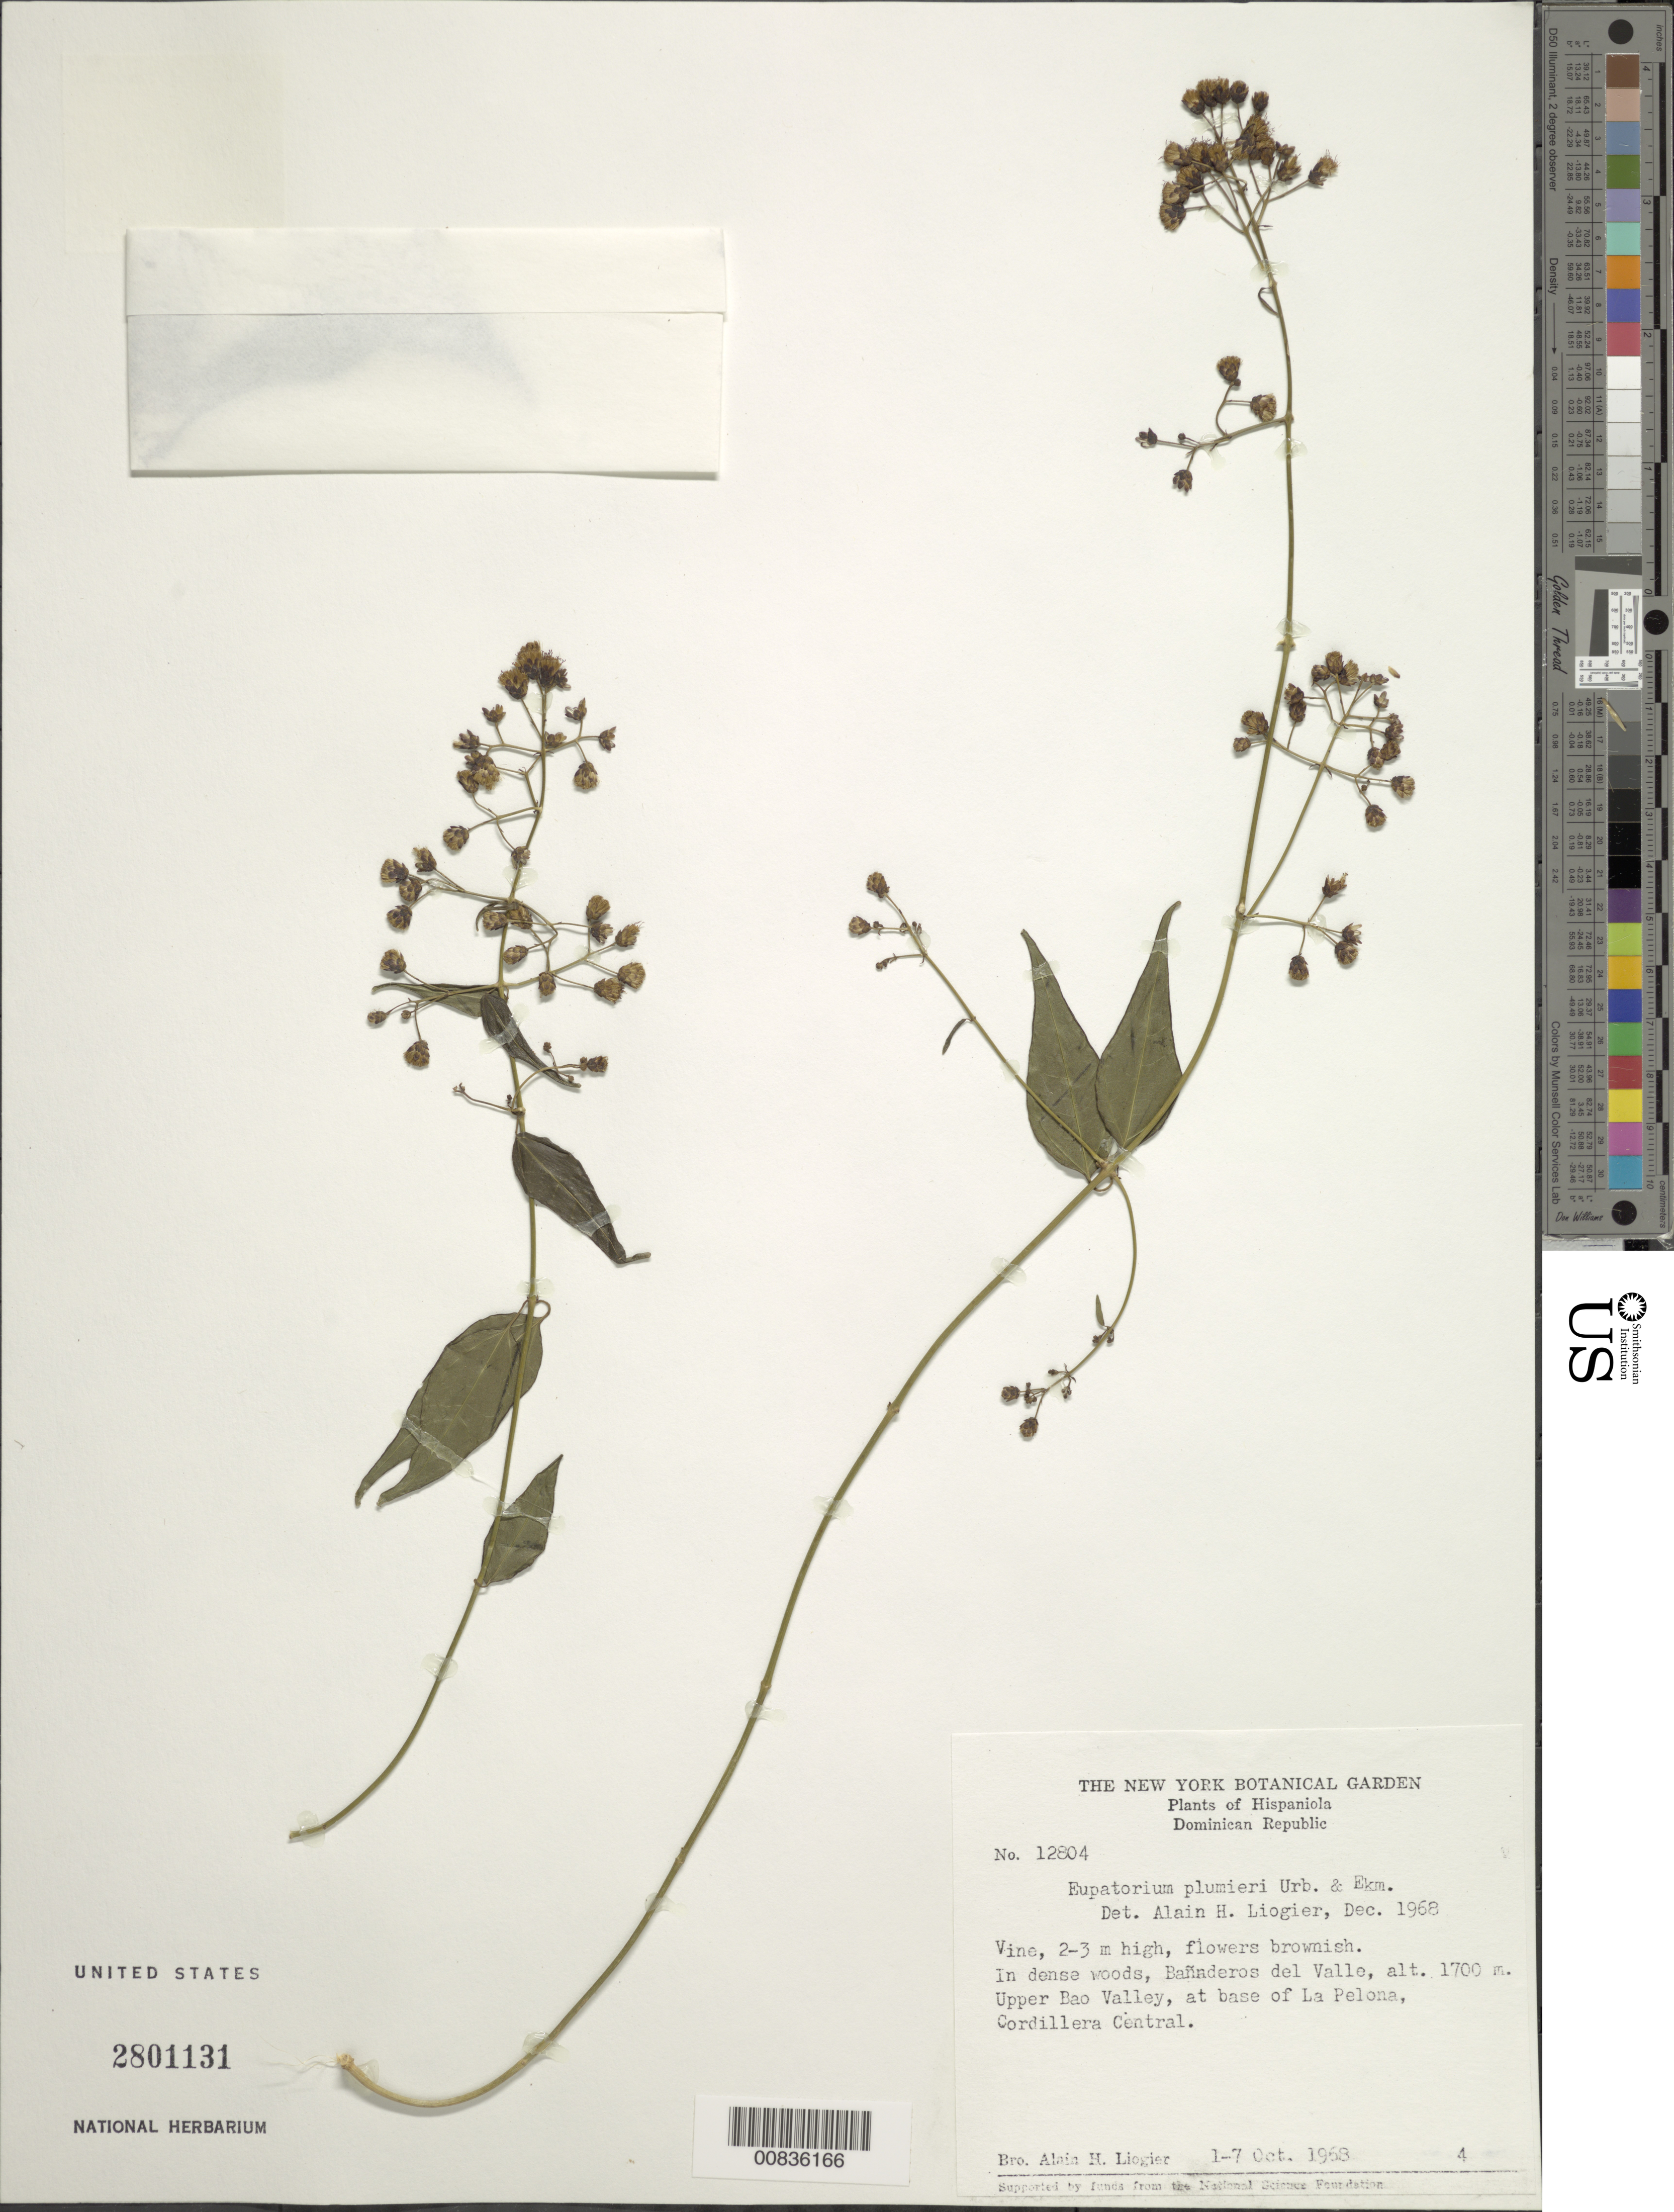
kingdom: Plantae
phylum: Tracheophyta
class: Magnoliopsida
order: Asterales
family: Asteraceae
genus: Koanophyllon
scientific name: Koanophyllon selleanum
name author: (Urb.) R.M. King & H. Rob.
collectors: A. H. Liogier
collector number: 12804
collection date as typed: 01 Oct 1968 to 07 Oct 1968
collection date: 1968-10-01/1968-10-07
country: Dominican Republic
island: Hispaniola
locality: Bañaderos del Valle, upper Bao Valley, at base of La Pelona, Cordillera Central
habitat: In dense woods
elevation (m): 1700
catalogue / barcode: US 2801131